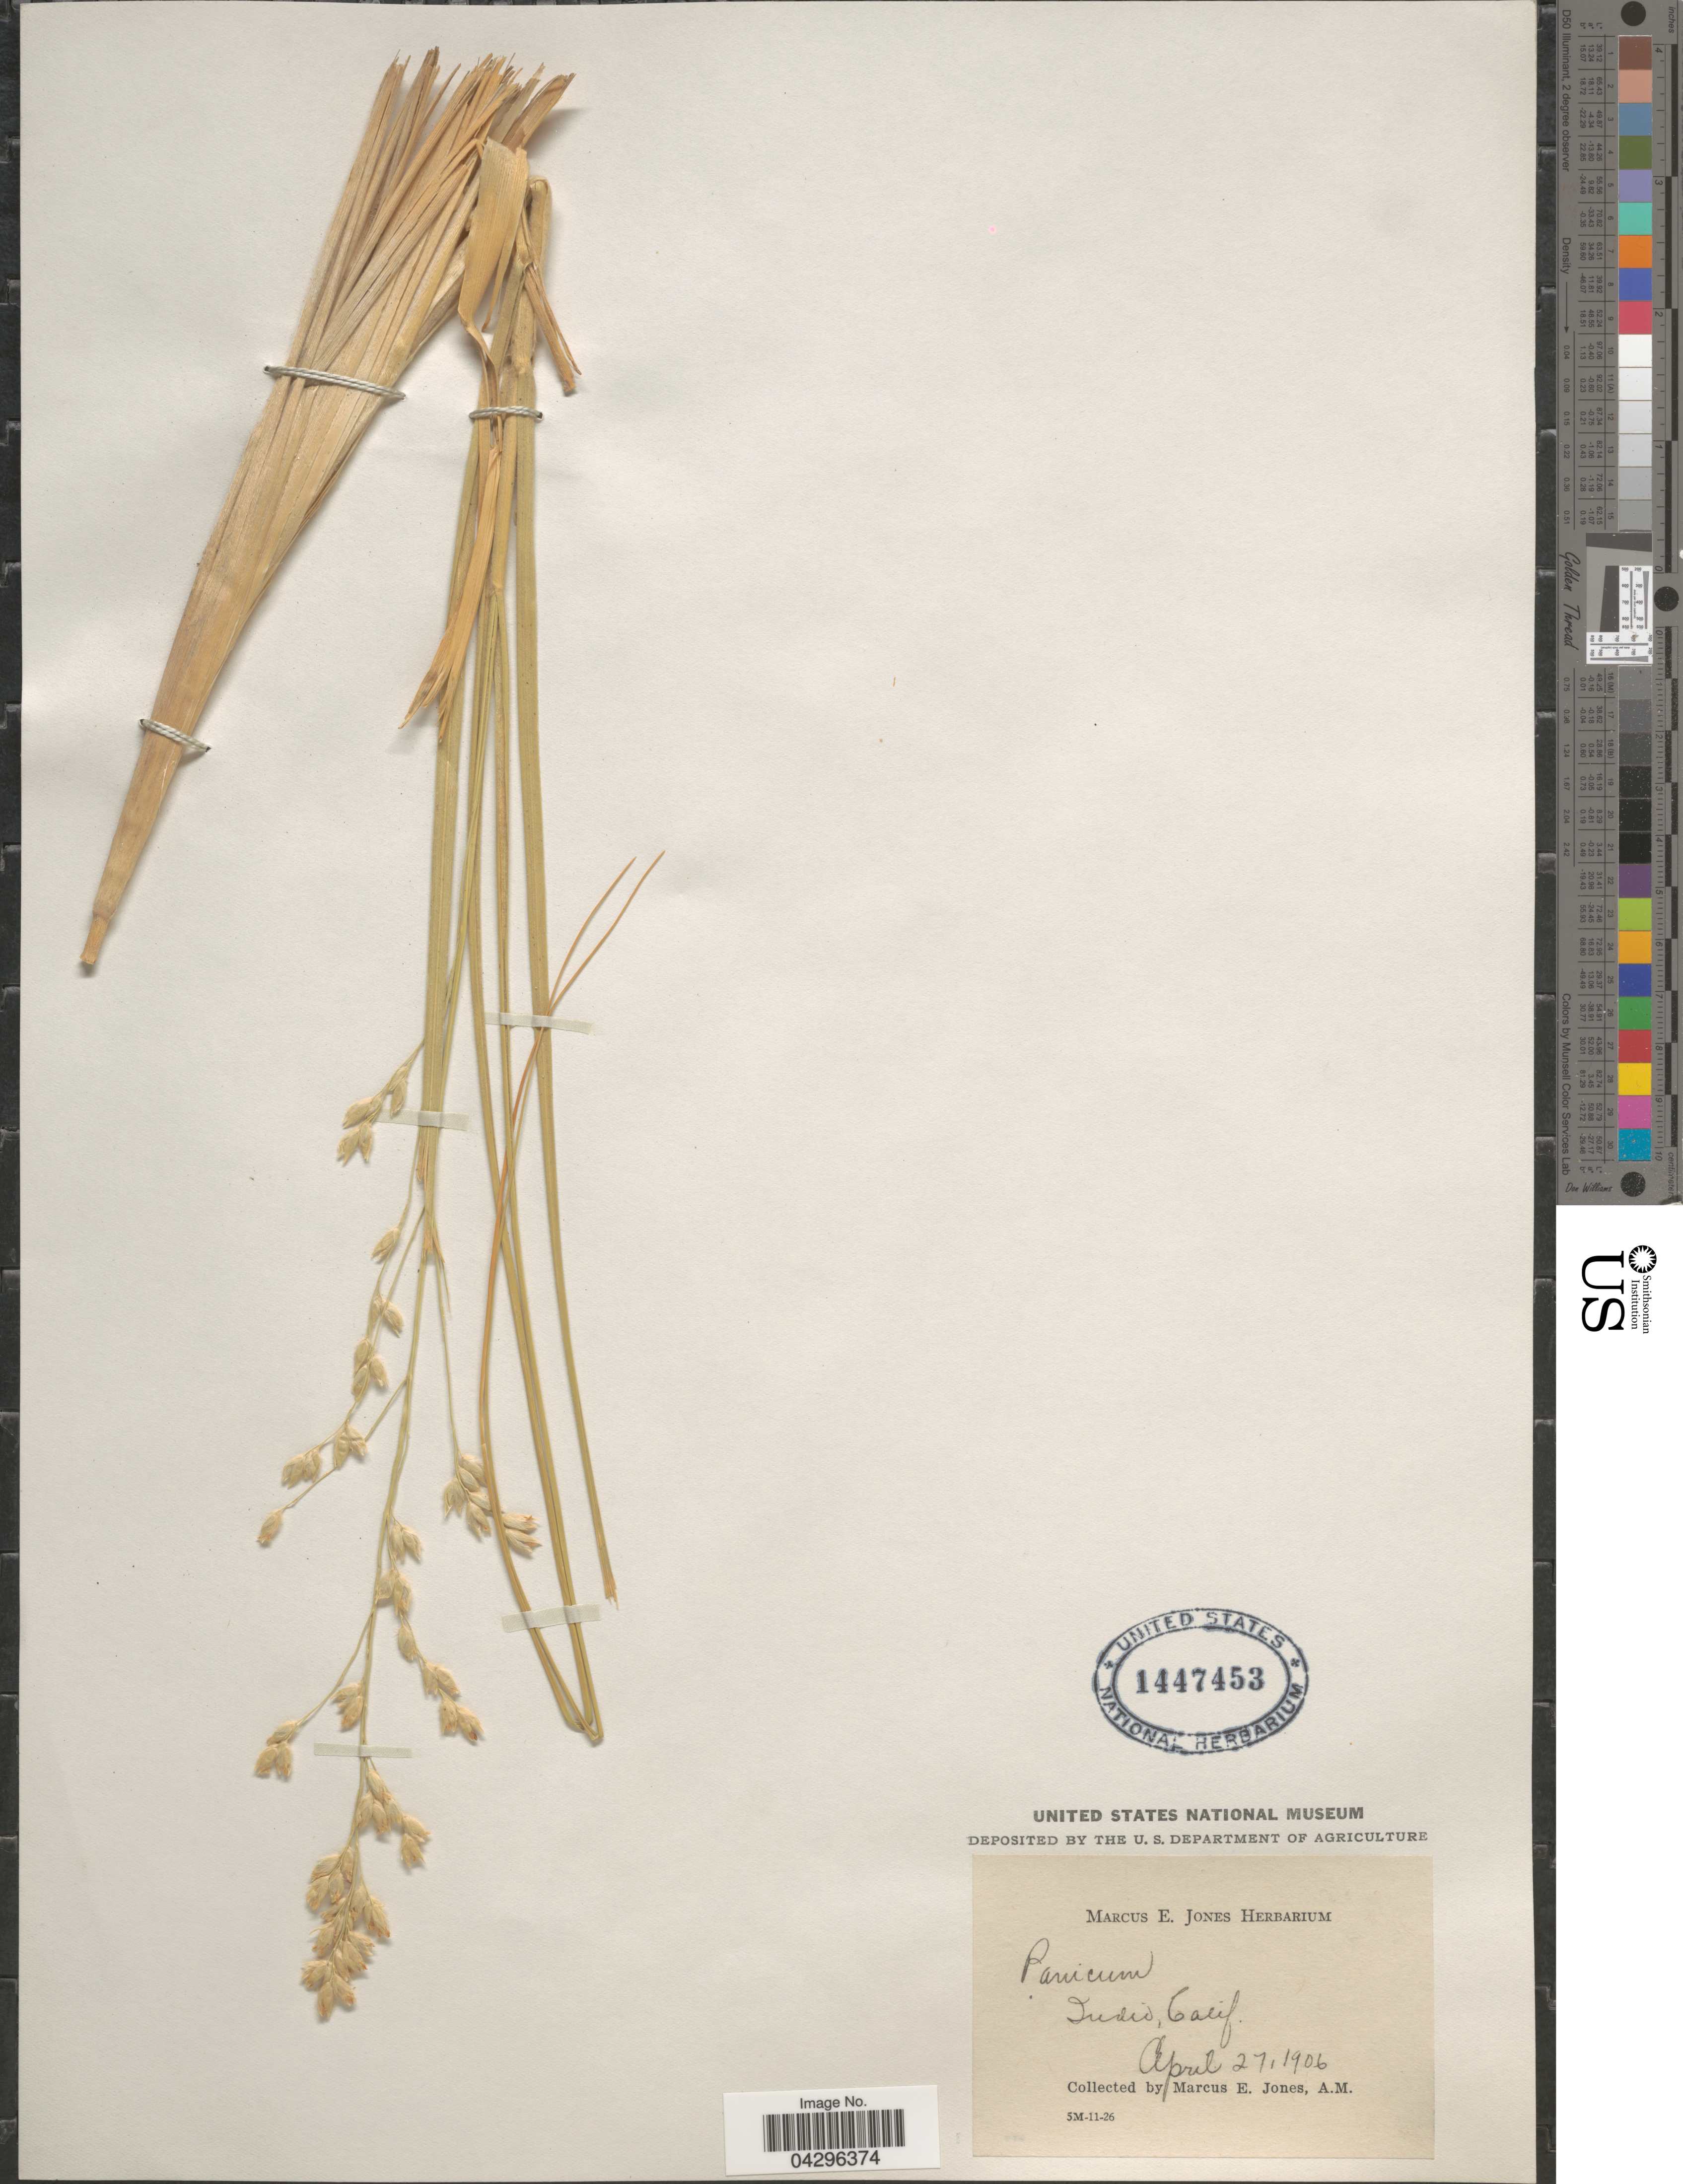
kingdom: Plantae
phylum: Tracheophyta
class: Liliopsida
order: Poales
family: Poaceae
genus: Panicum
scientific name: Panicum urvilleanum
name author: Kunth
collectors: M. E. Jones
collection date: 1906-04-27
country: United States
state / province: California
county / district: Riverside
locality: Indio.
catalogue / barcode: US 1447453